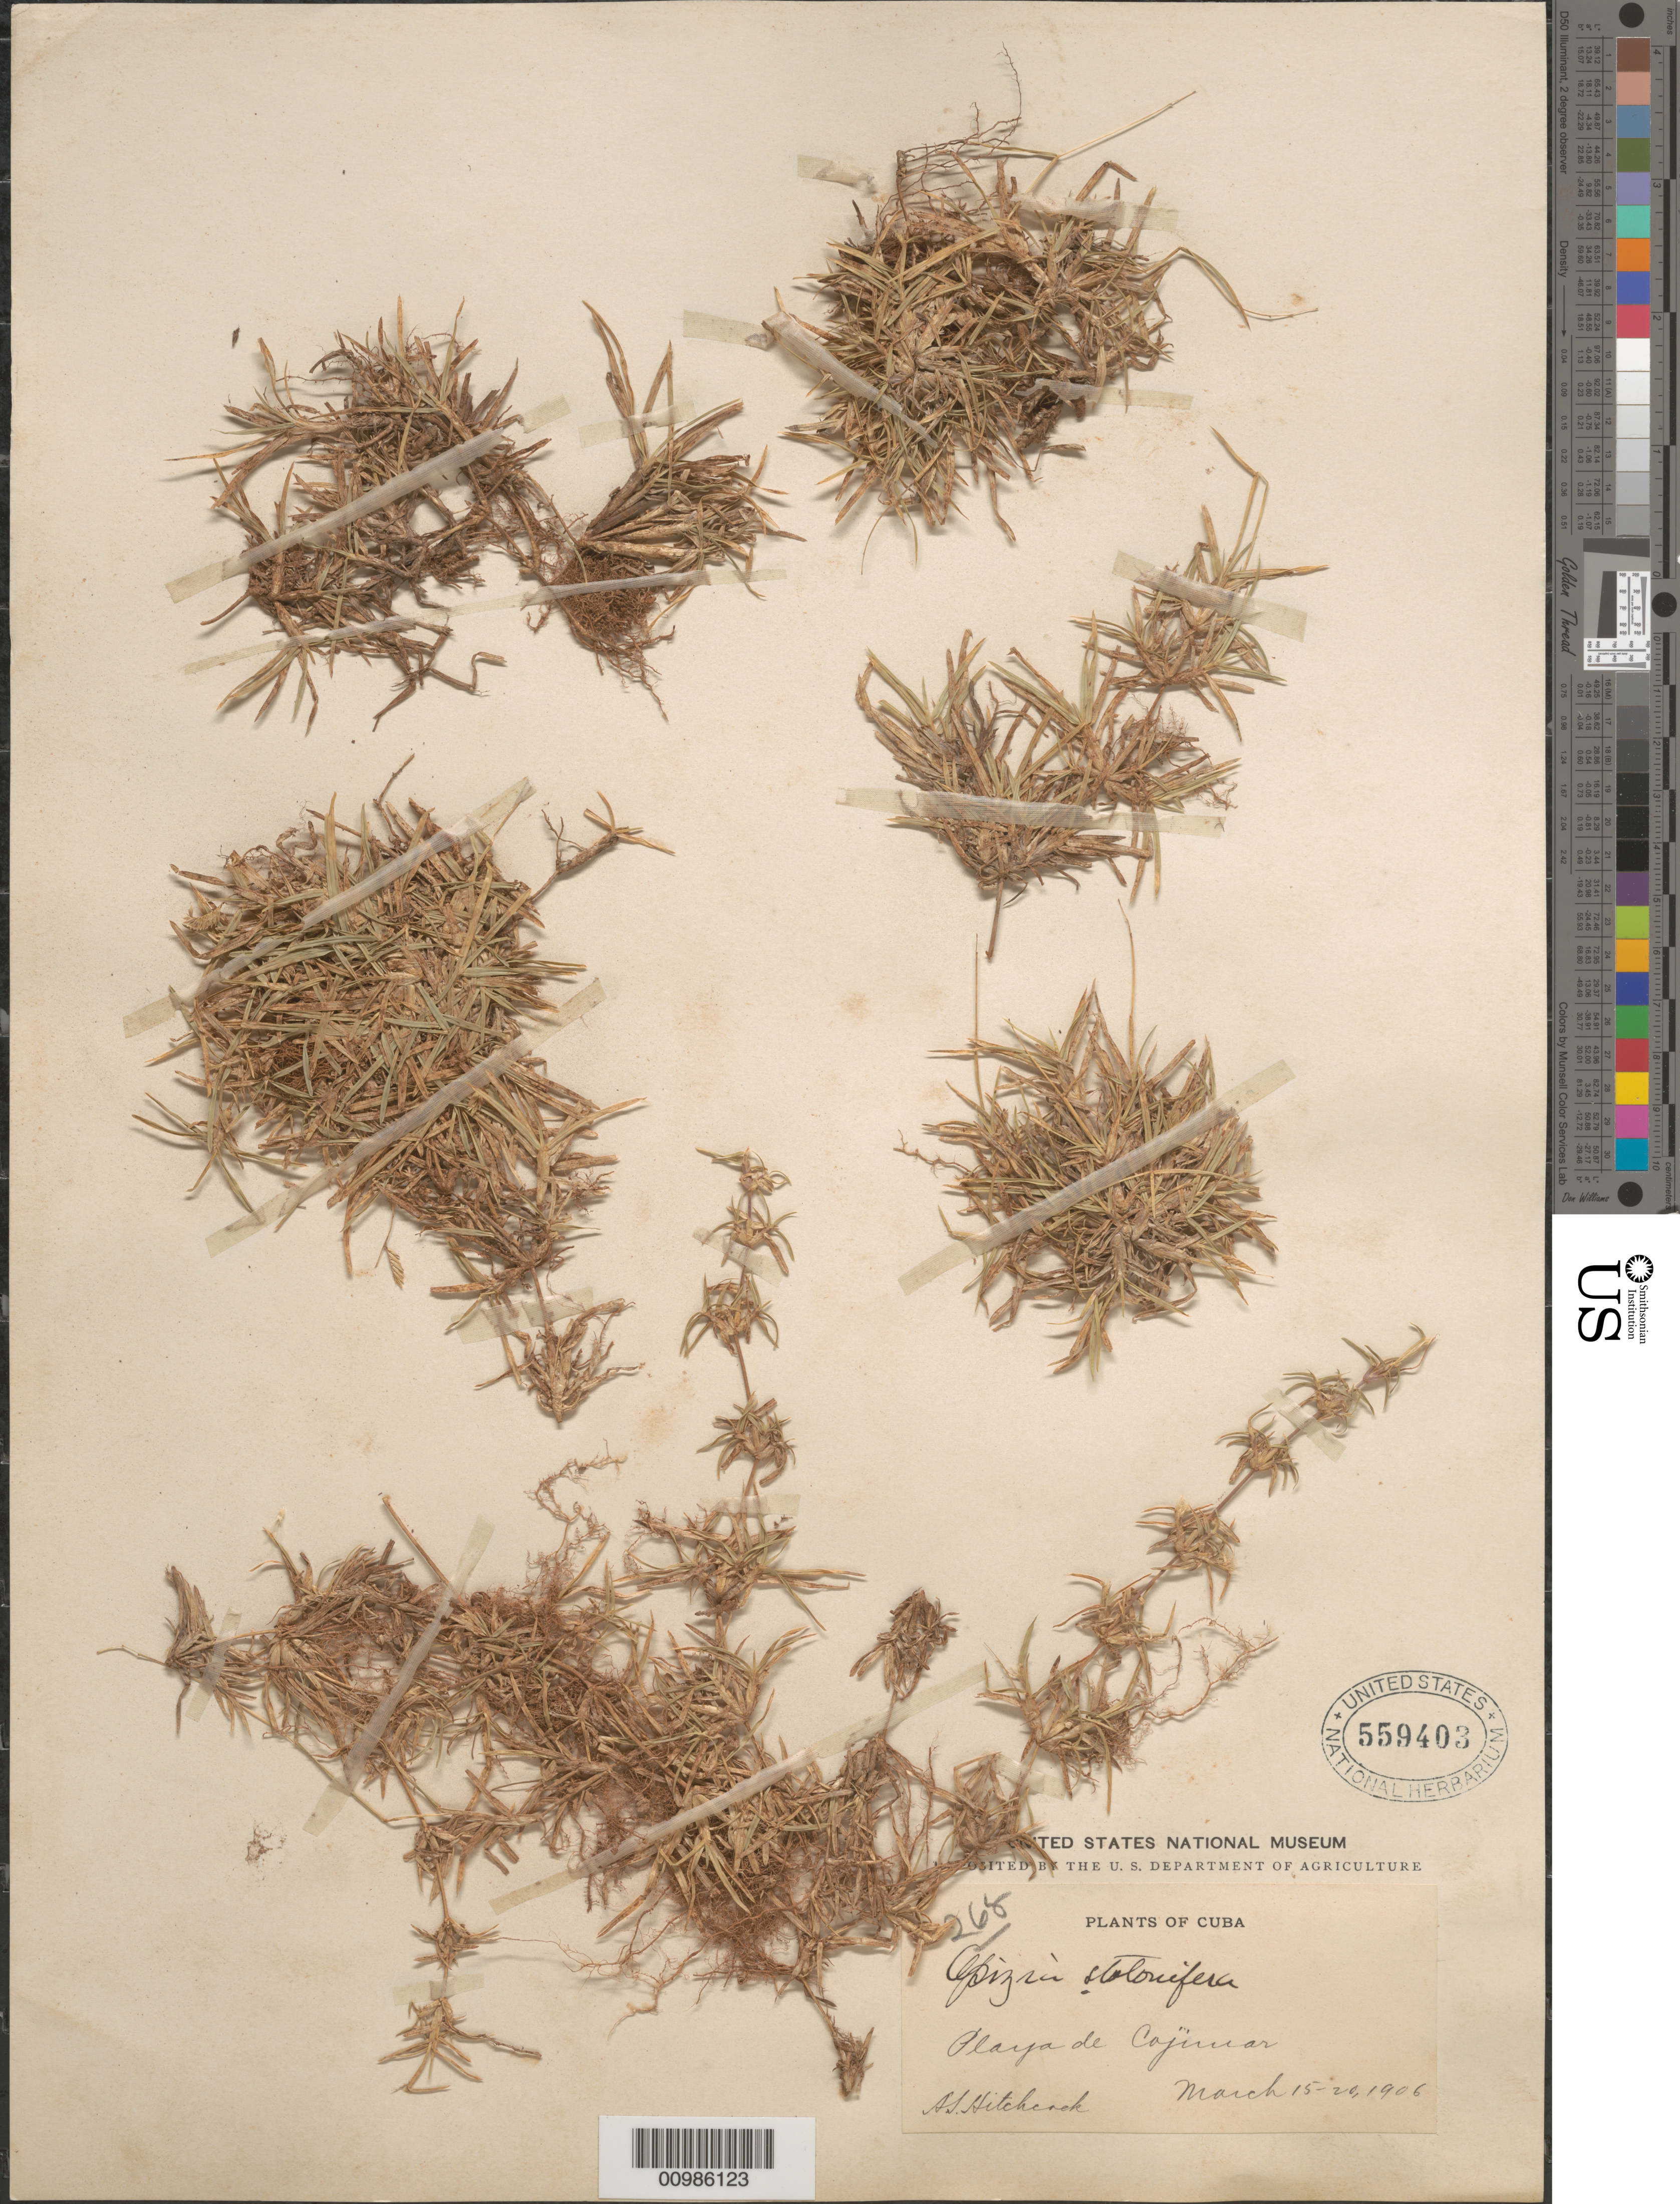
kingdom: Plantae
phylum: Tracheophyta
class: Liliopsida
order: Poales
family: Poaceae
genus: Bouteloua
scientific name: Bouteloua dimorpha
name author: Columbus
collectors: A. S. Hitchcock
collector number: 268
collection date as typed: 15 Mar 1906 to20 Mar 1906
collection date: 1906-03-15/1906-03-20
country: Cuba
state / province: La Habana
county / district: Municipio Habana del Este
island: Cuba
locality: Playa de Cojimar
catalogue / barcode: US 559403